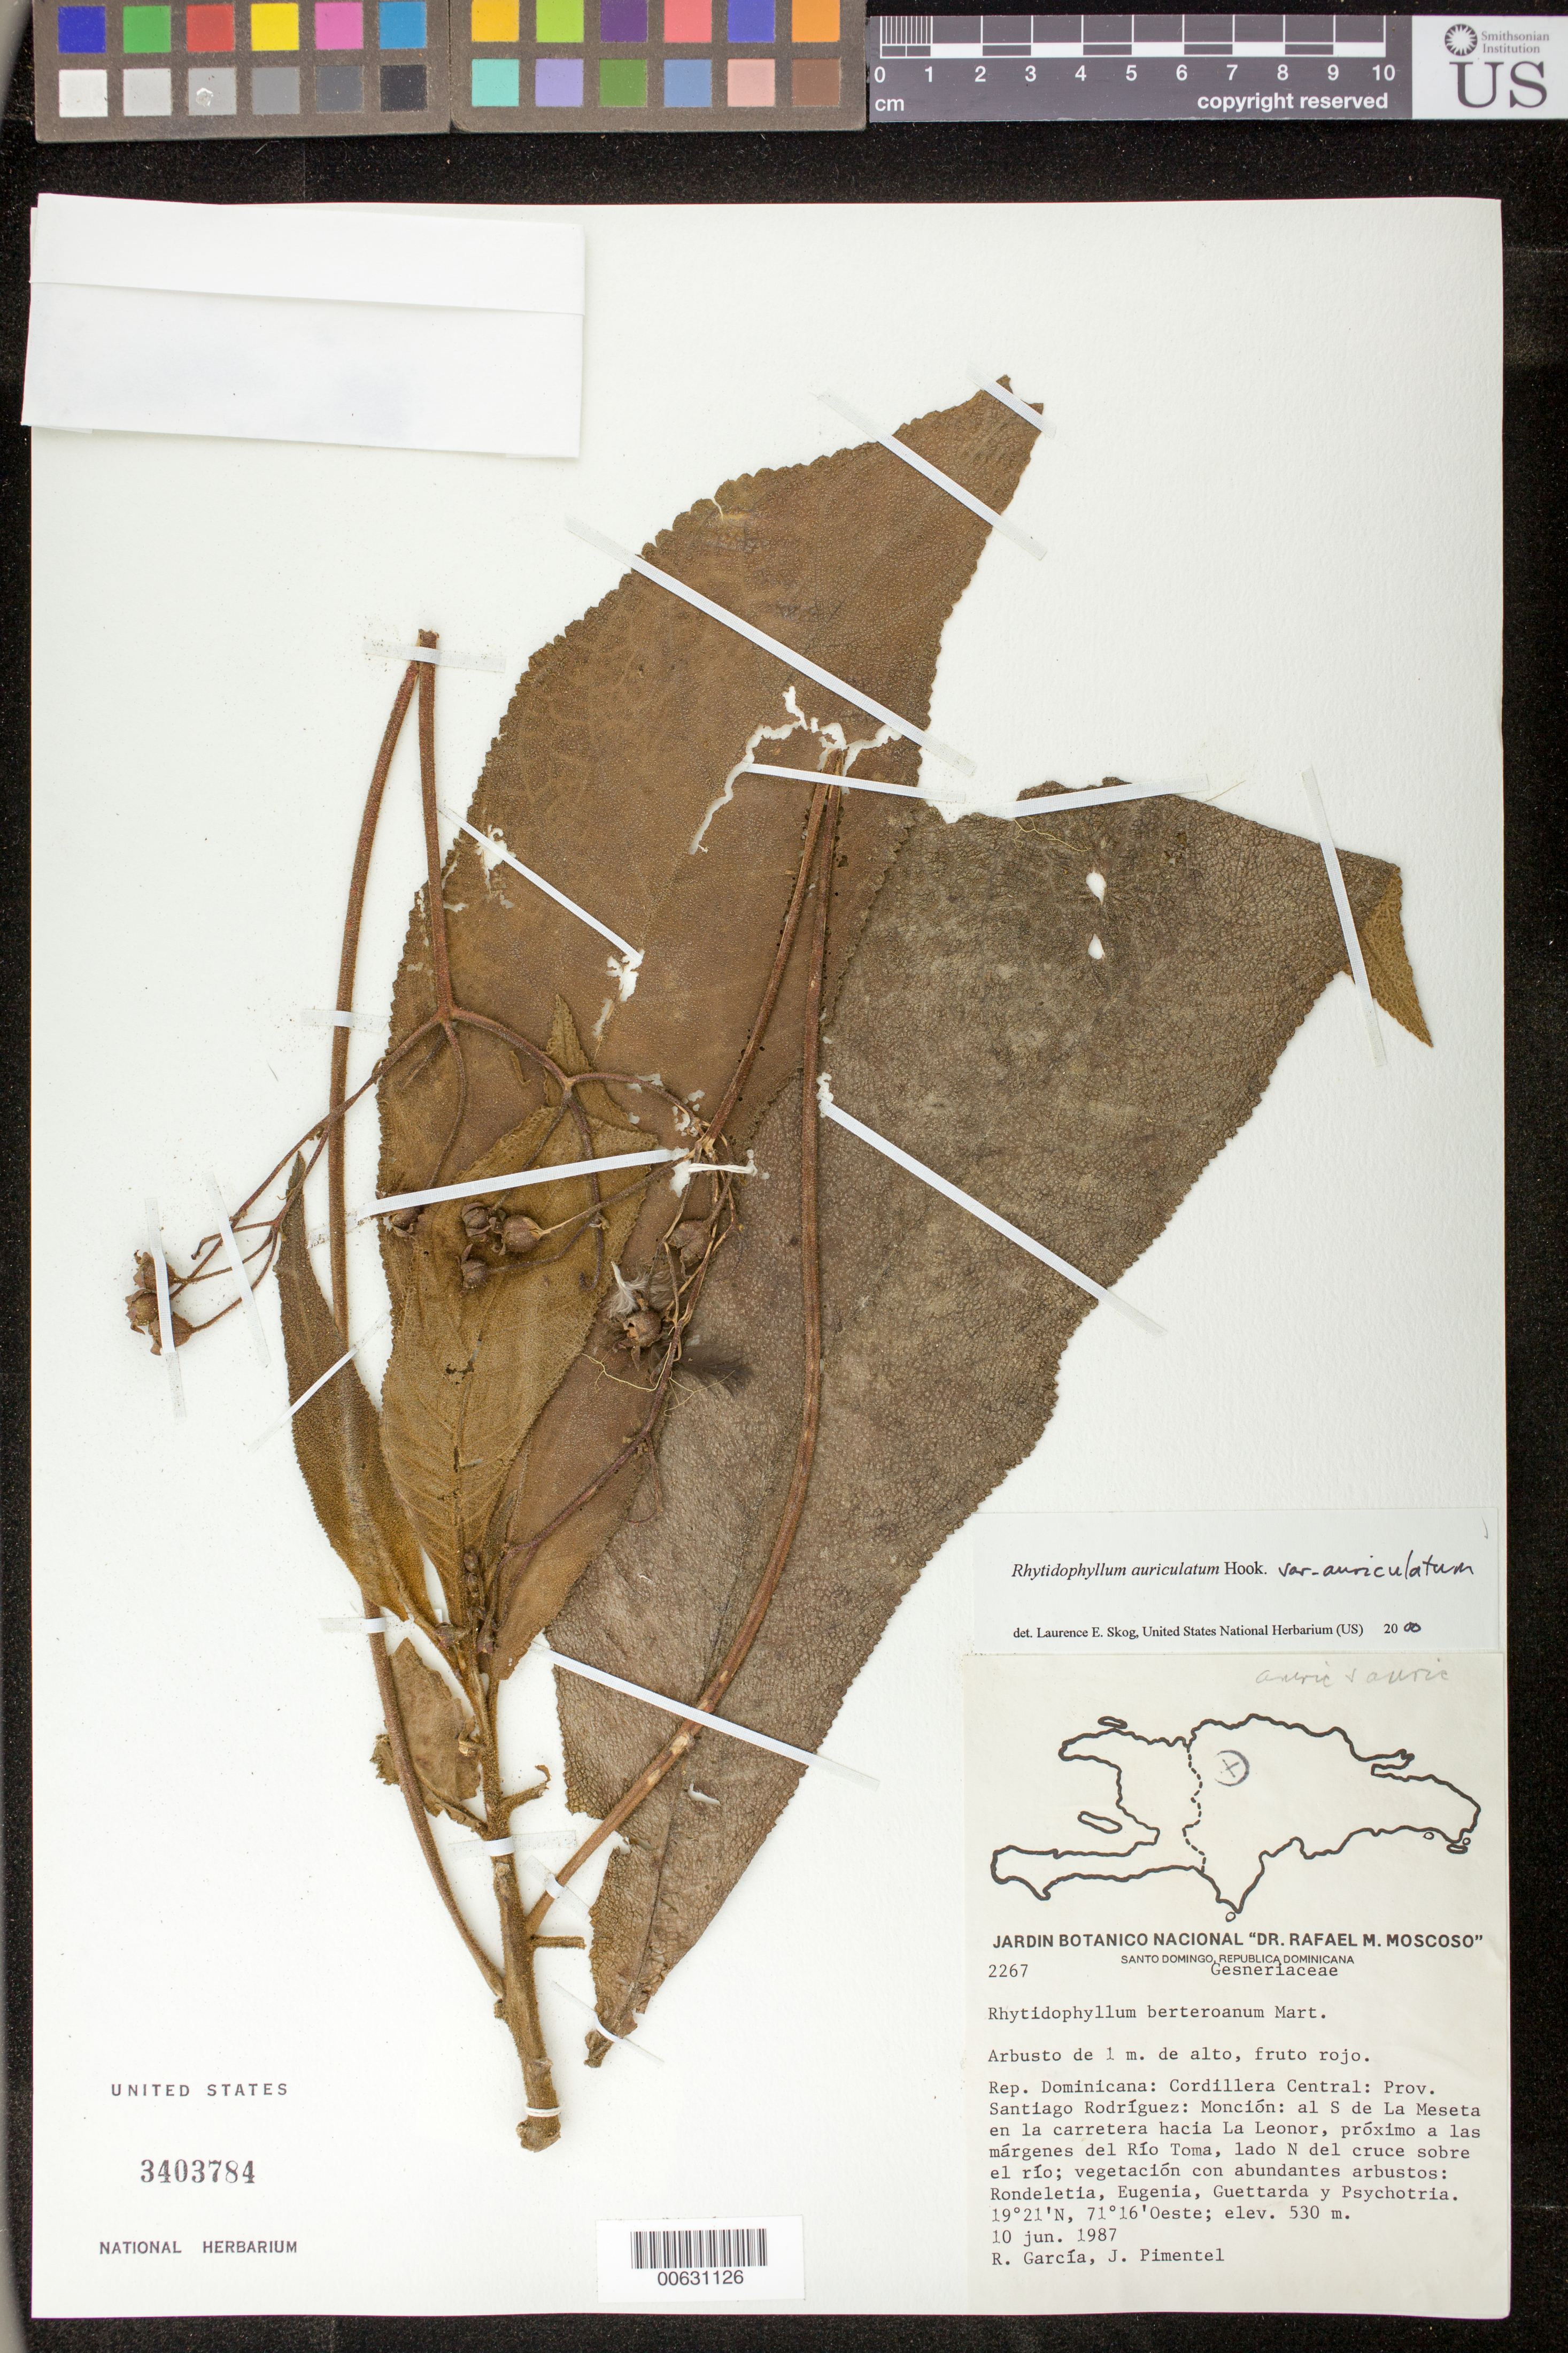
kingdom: Plantae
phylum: Tracheophyta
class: Magnoliopsida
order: Lamiales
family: Gesneriaceae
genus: Rhytidophyllum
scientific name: Rhytidophyllum auriculatum var. angustatum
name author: Urb.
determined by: Skog, Laurence E.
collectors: R. García & J. Pimentel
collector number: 2267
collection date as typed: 10 Jun 1987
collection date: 1987-06-10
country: Dominican Republic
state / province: Santiago Rodríguez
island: Hispaniola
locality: Cordillera Central: Monción: al S de La Meseta en la carretera hacia La Leonor, próximo a las márgenes del Río Toma, lado N del cruce sobre el río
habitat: Vegetación con abundantes arbustos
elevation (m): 530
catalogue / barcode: US 3403784